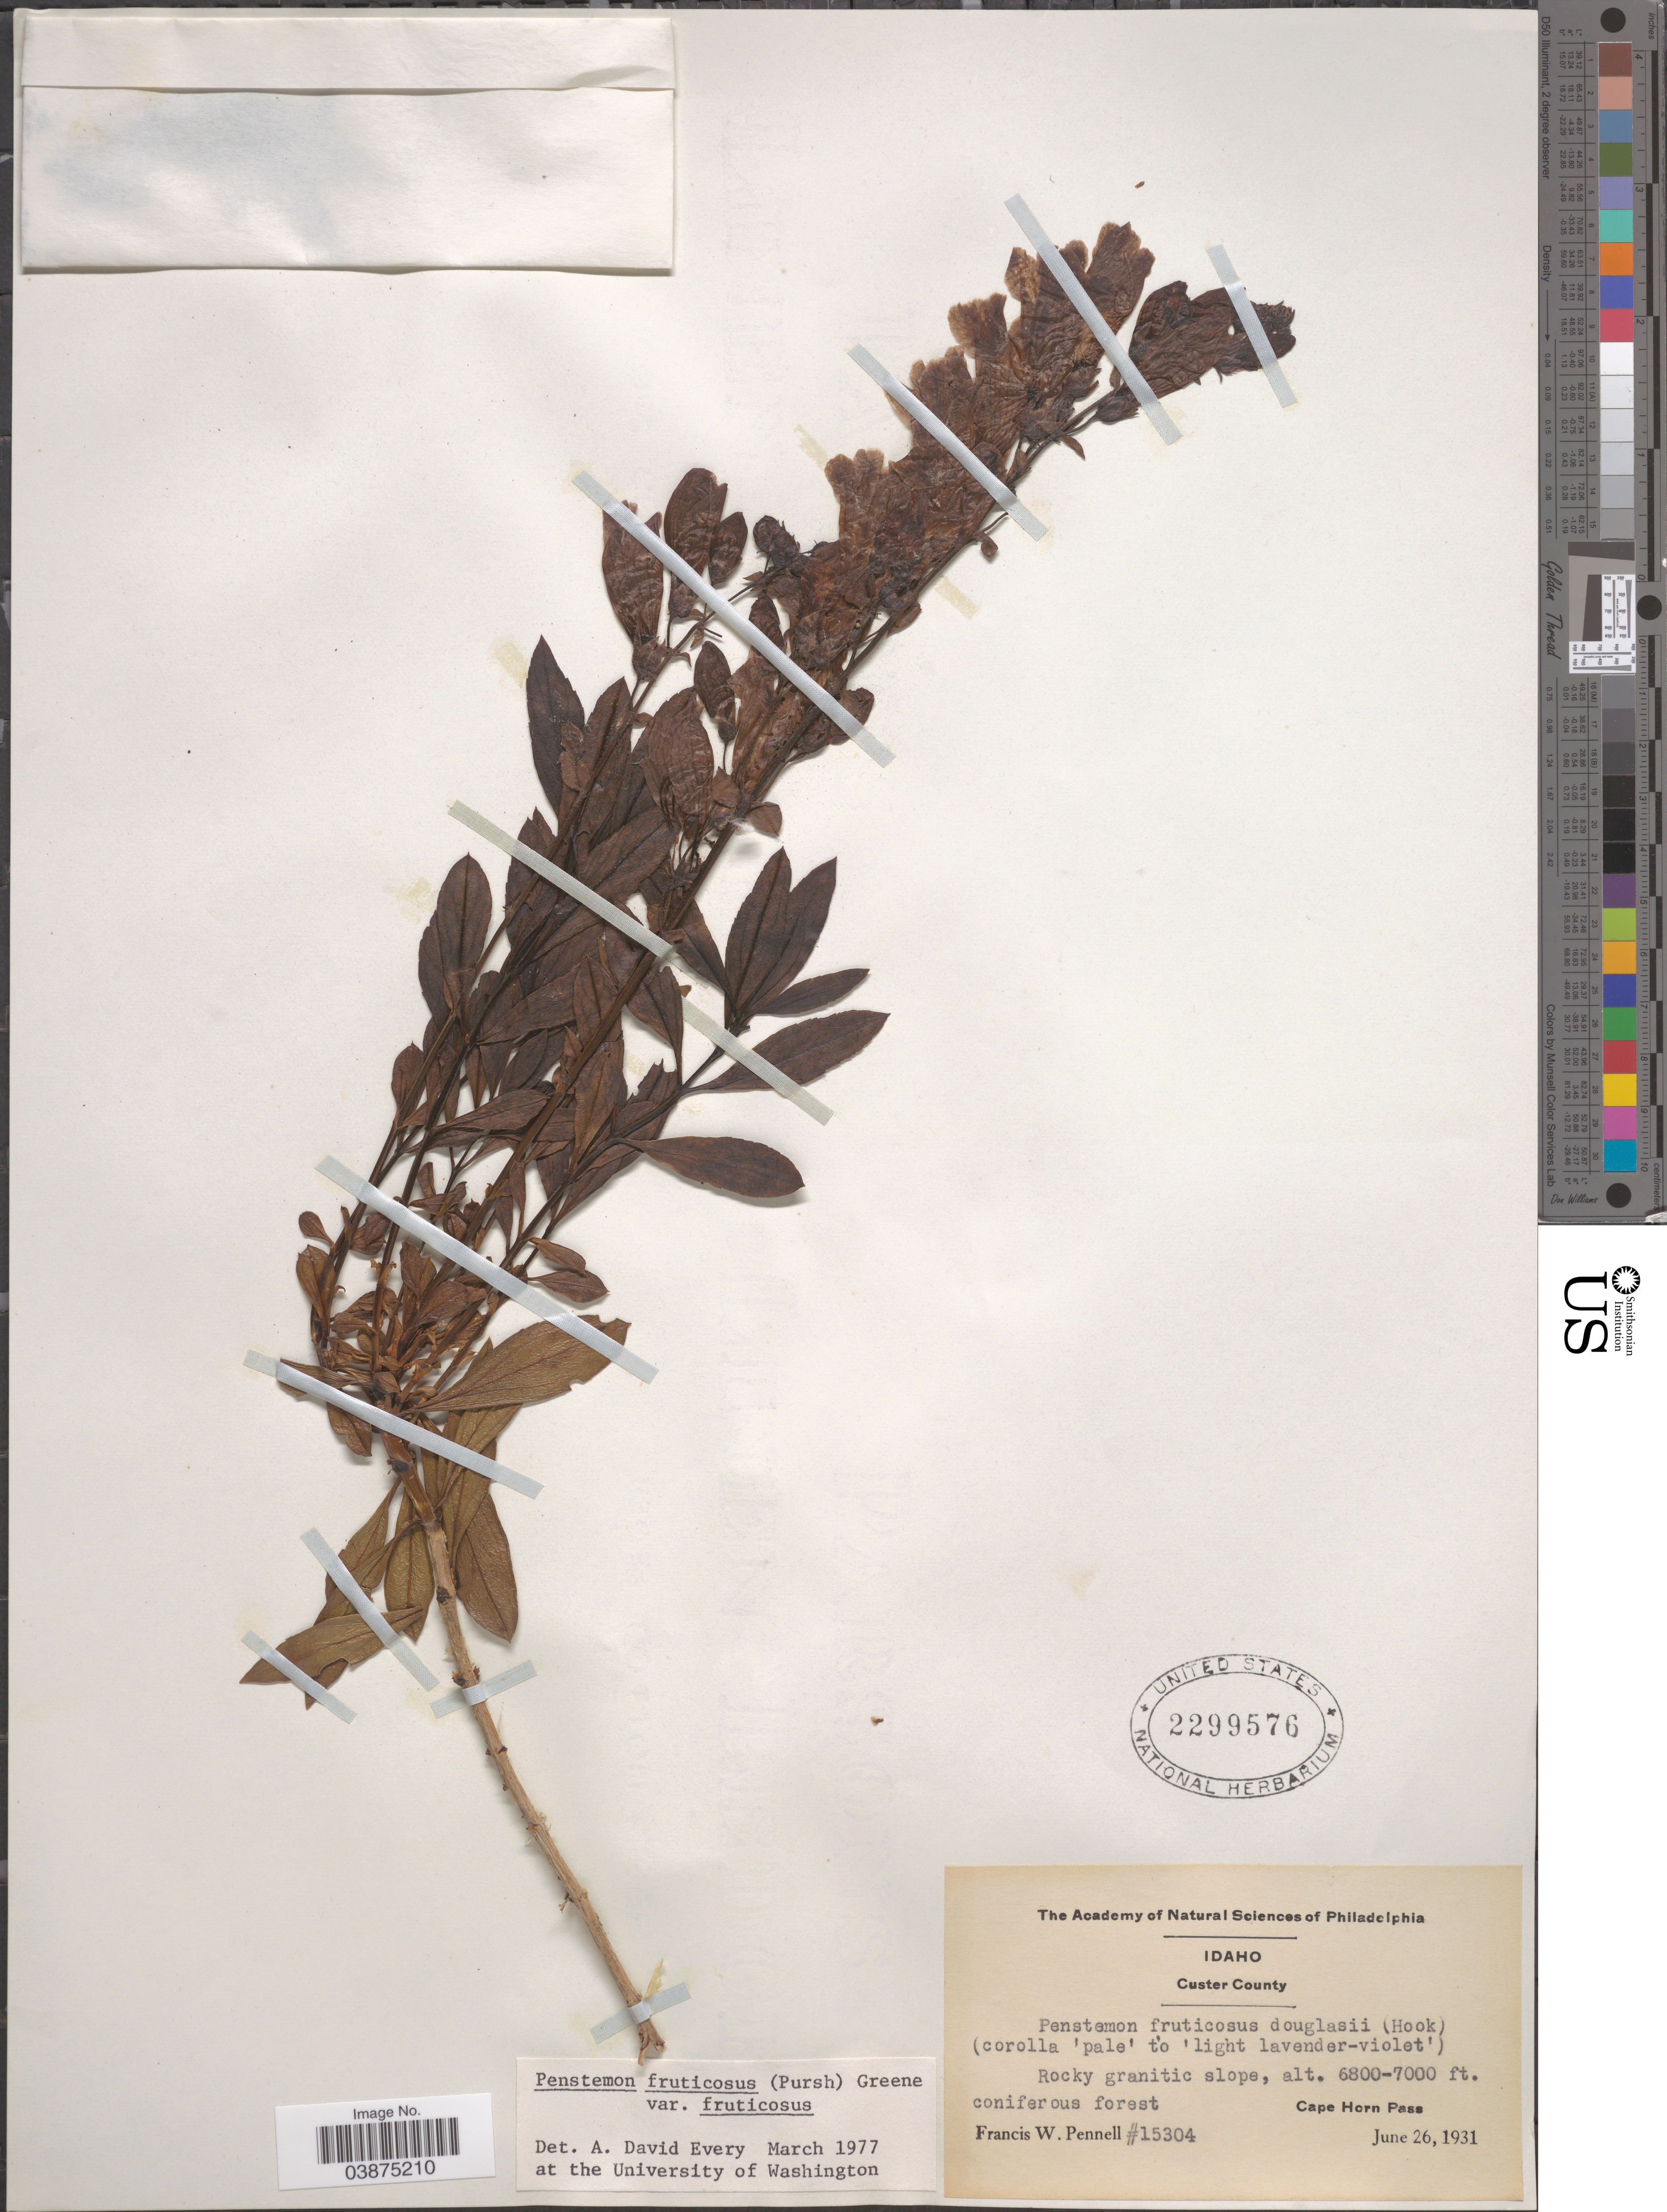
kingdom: Plantae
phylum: Tracheophyta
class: Magnoliopsida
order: Lamiales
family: Plantaginaceae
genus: Penstemon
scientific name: Penstemon fruticosus var. fruticosus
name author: (Pursh) Greene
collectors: F. W. Pennell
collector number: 15304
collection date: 1931-06-26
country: United States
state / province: Idaho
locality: Custer County. Cape Horn Pass.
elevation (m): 2073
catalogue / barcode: US 2299576